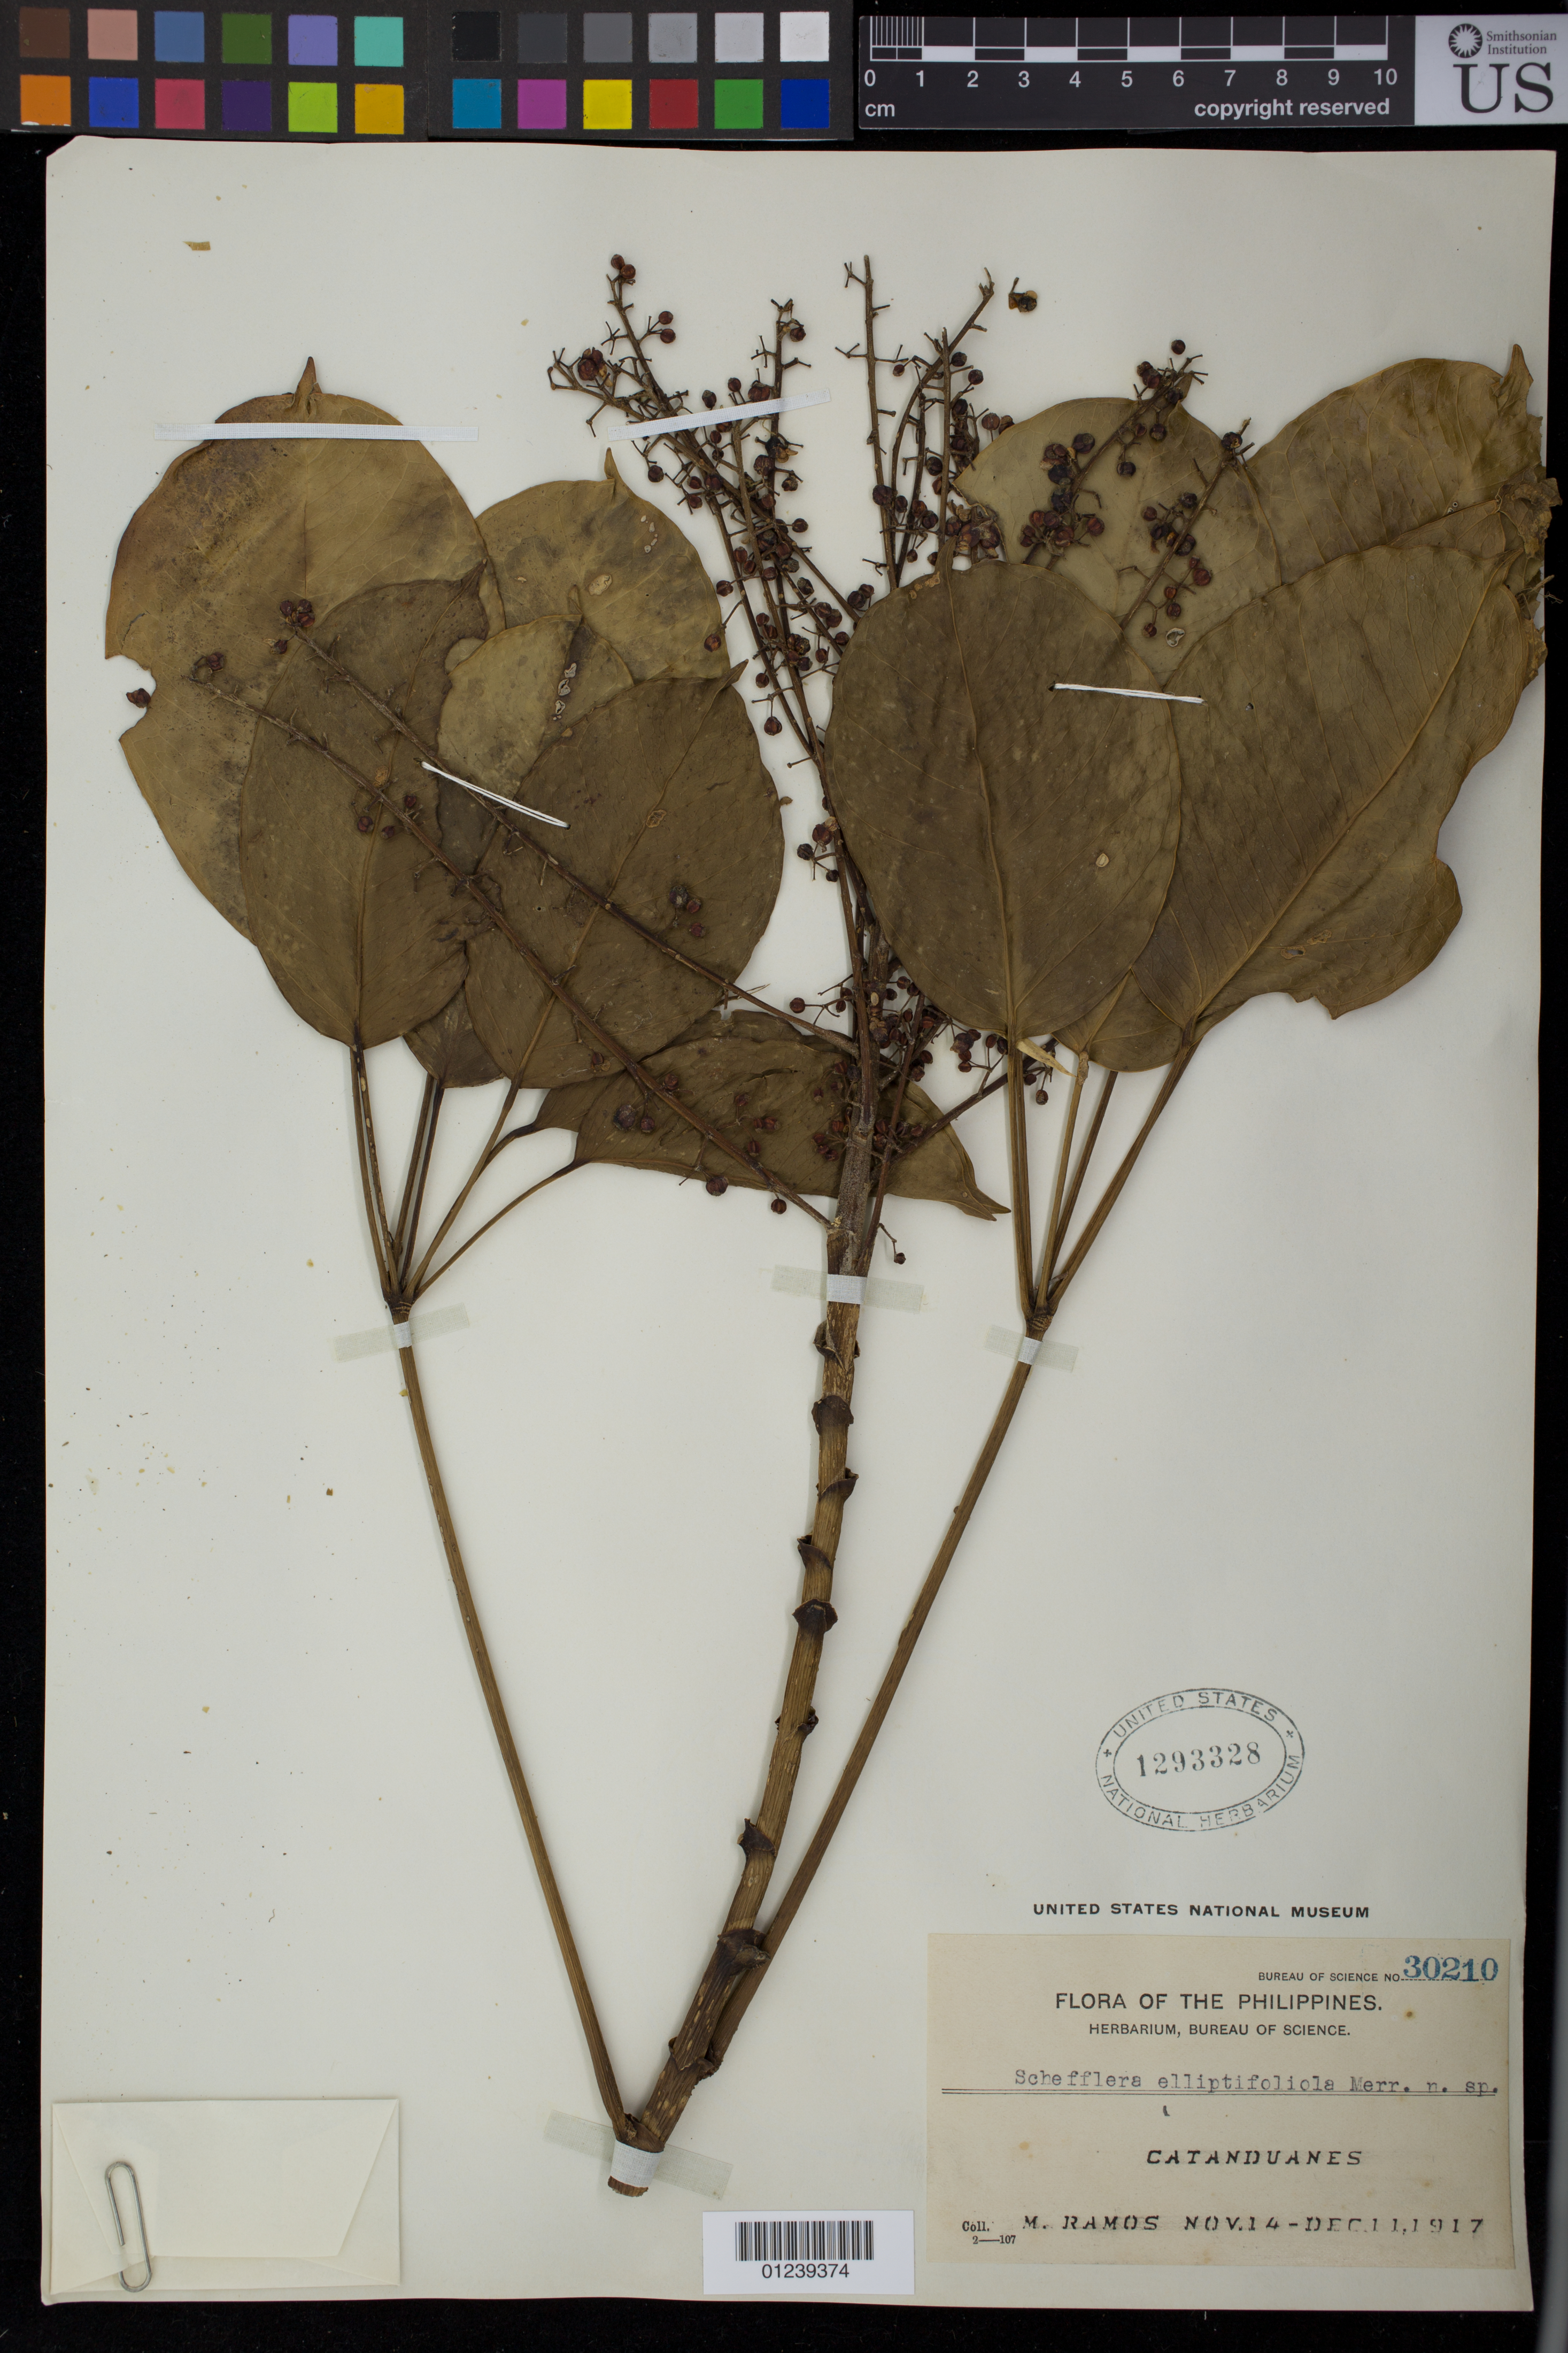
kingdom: Plantae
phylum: Tracheophyta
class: Magnoliopsida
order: Apiales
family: Araliaceae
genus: Schefflera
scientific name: Schefflera elliptifoliola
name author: Merr.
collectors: M. Ramos & M. Ramos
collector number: Bur. Sci. 30210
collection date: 1917-11-14/1917-12-11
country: Philippines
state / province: Bicol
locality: Catanduanes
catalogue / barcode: US 1293328